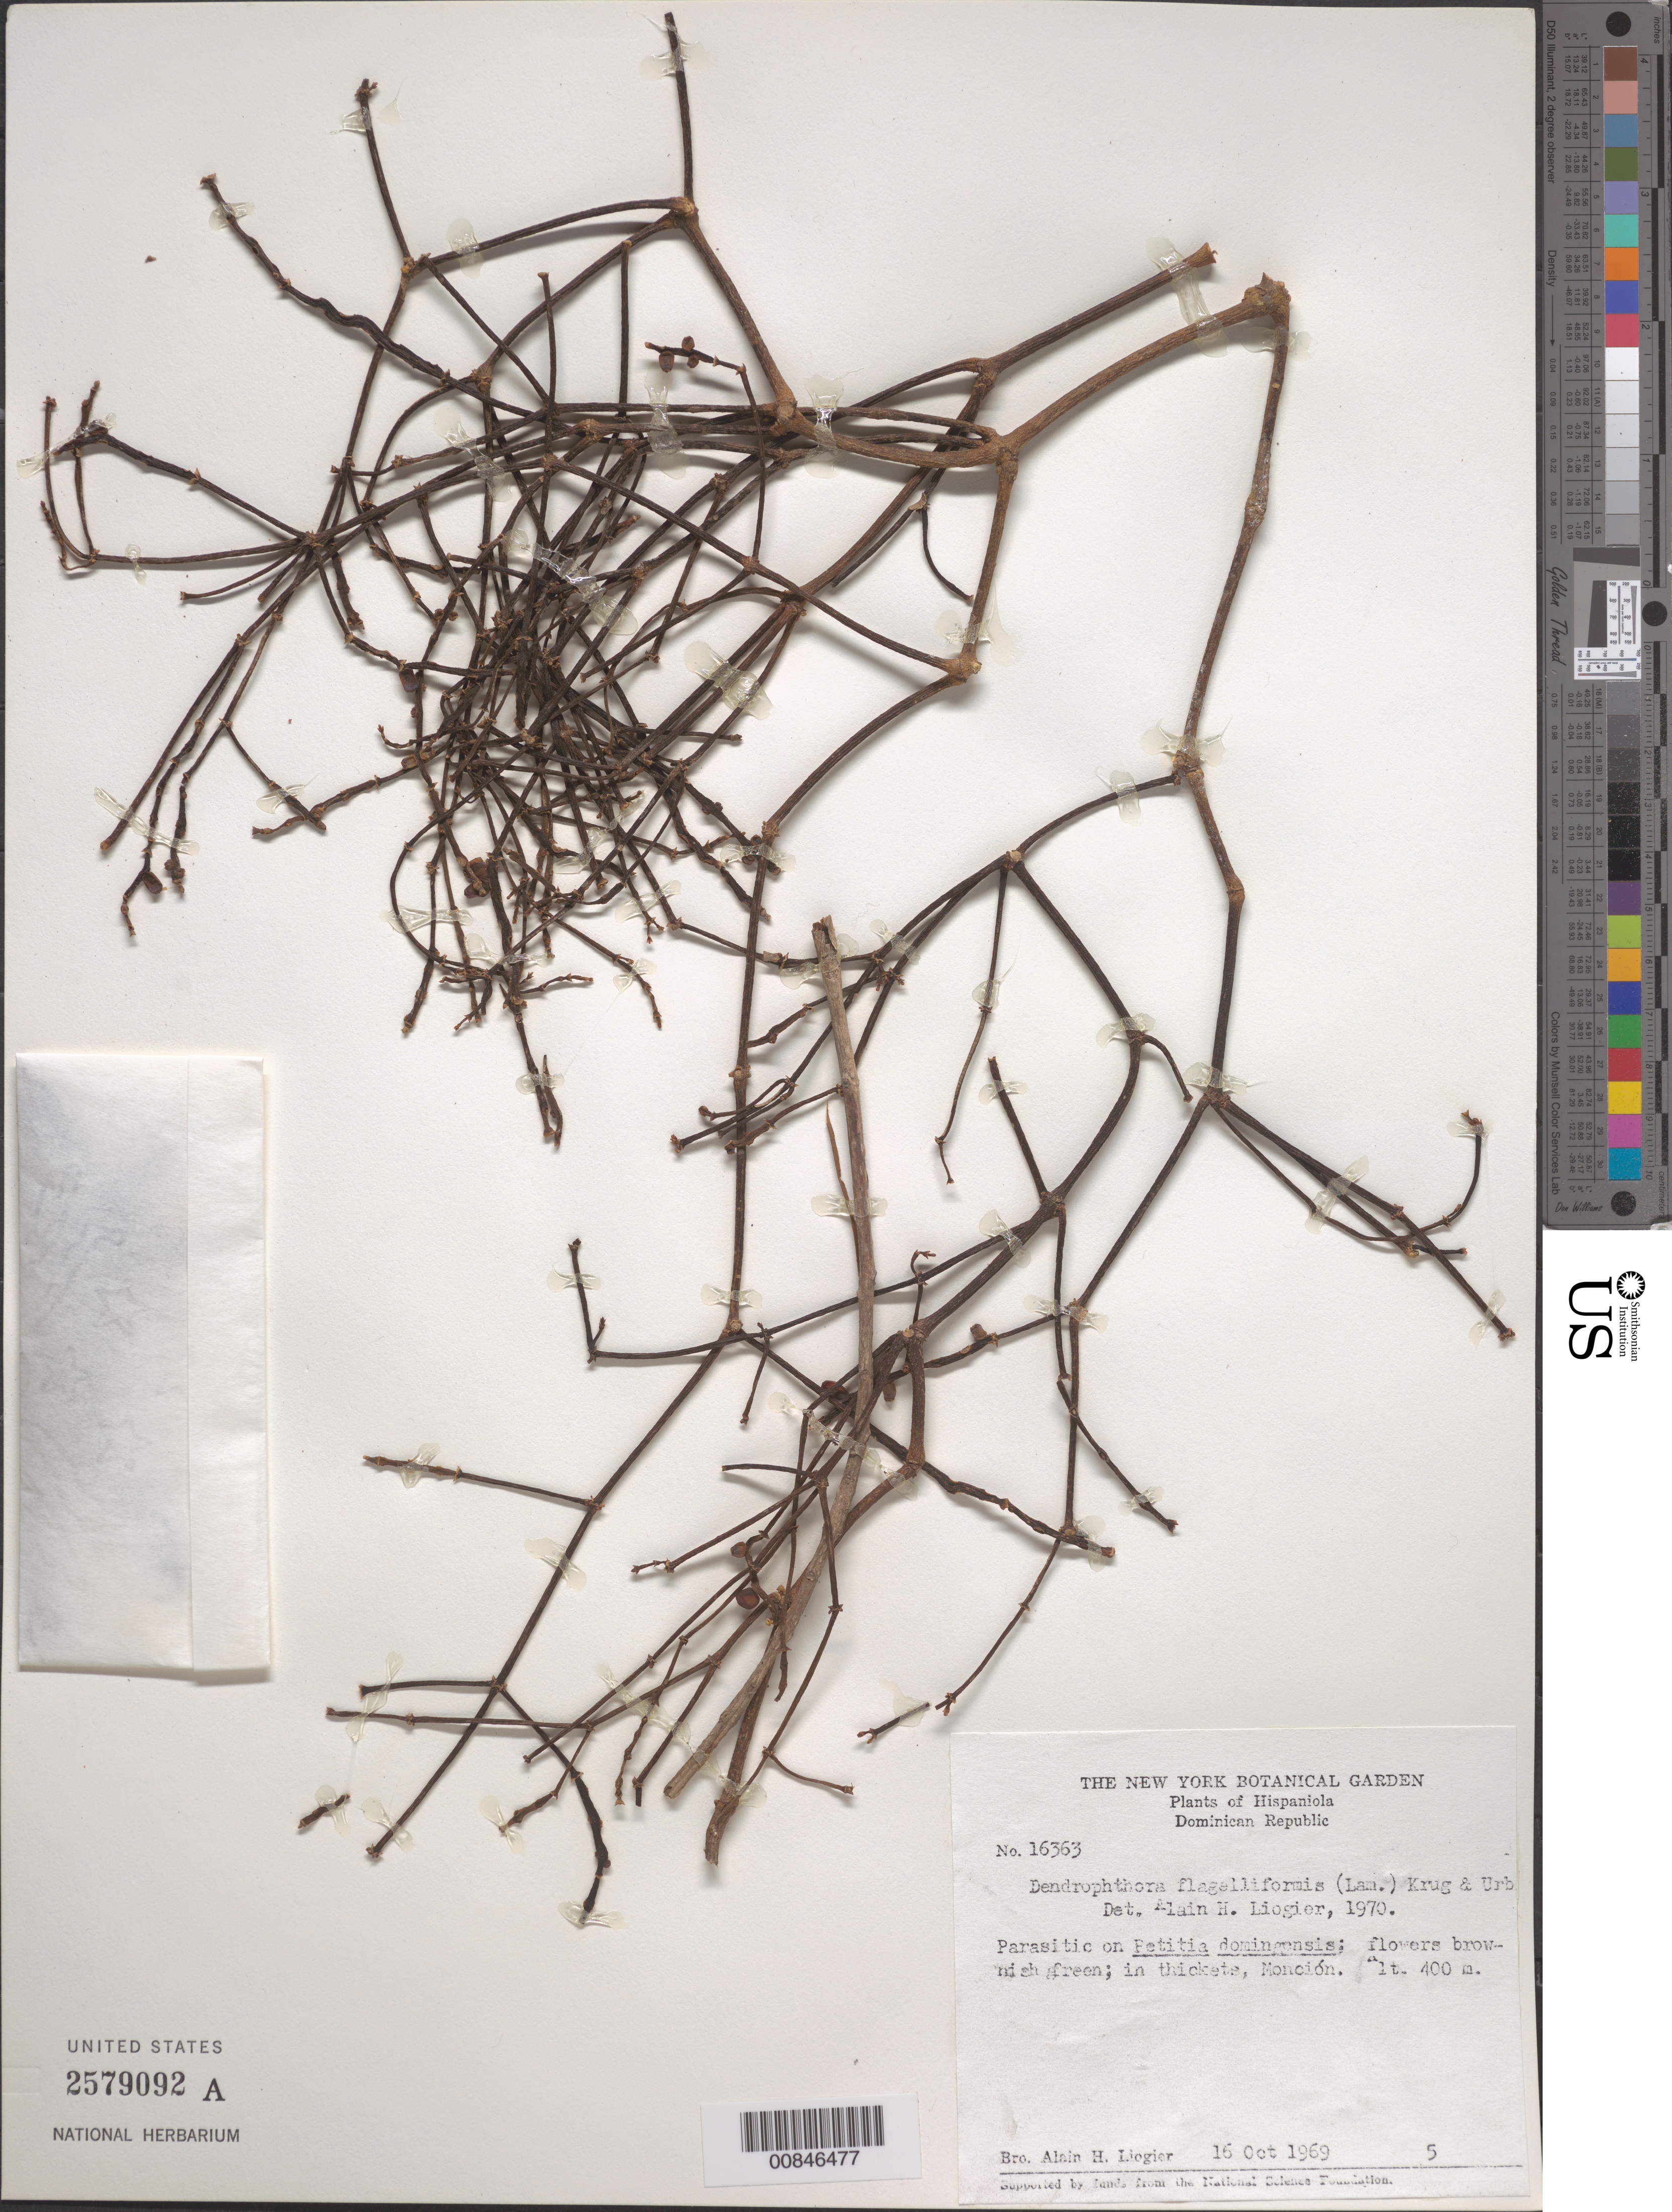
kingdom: Plantae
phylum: Tracheophyta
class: Magnoliopsida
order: Santalales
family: Viscaceae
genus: Dendrophthora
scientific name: Dendrophthora flagelliformis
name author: (Lam.) Krug & Urb.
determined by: Liogier, Alain H.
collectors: A. H. Liogier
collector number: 16363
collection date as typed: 16 Oct 1969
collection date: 1969-10-16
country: Dominican Republic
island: Hispaniola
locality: Monción.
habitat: On Petitia domingensis. In thickets.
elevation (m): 400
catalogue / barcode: US 2579092A